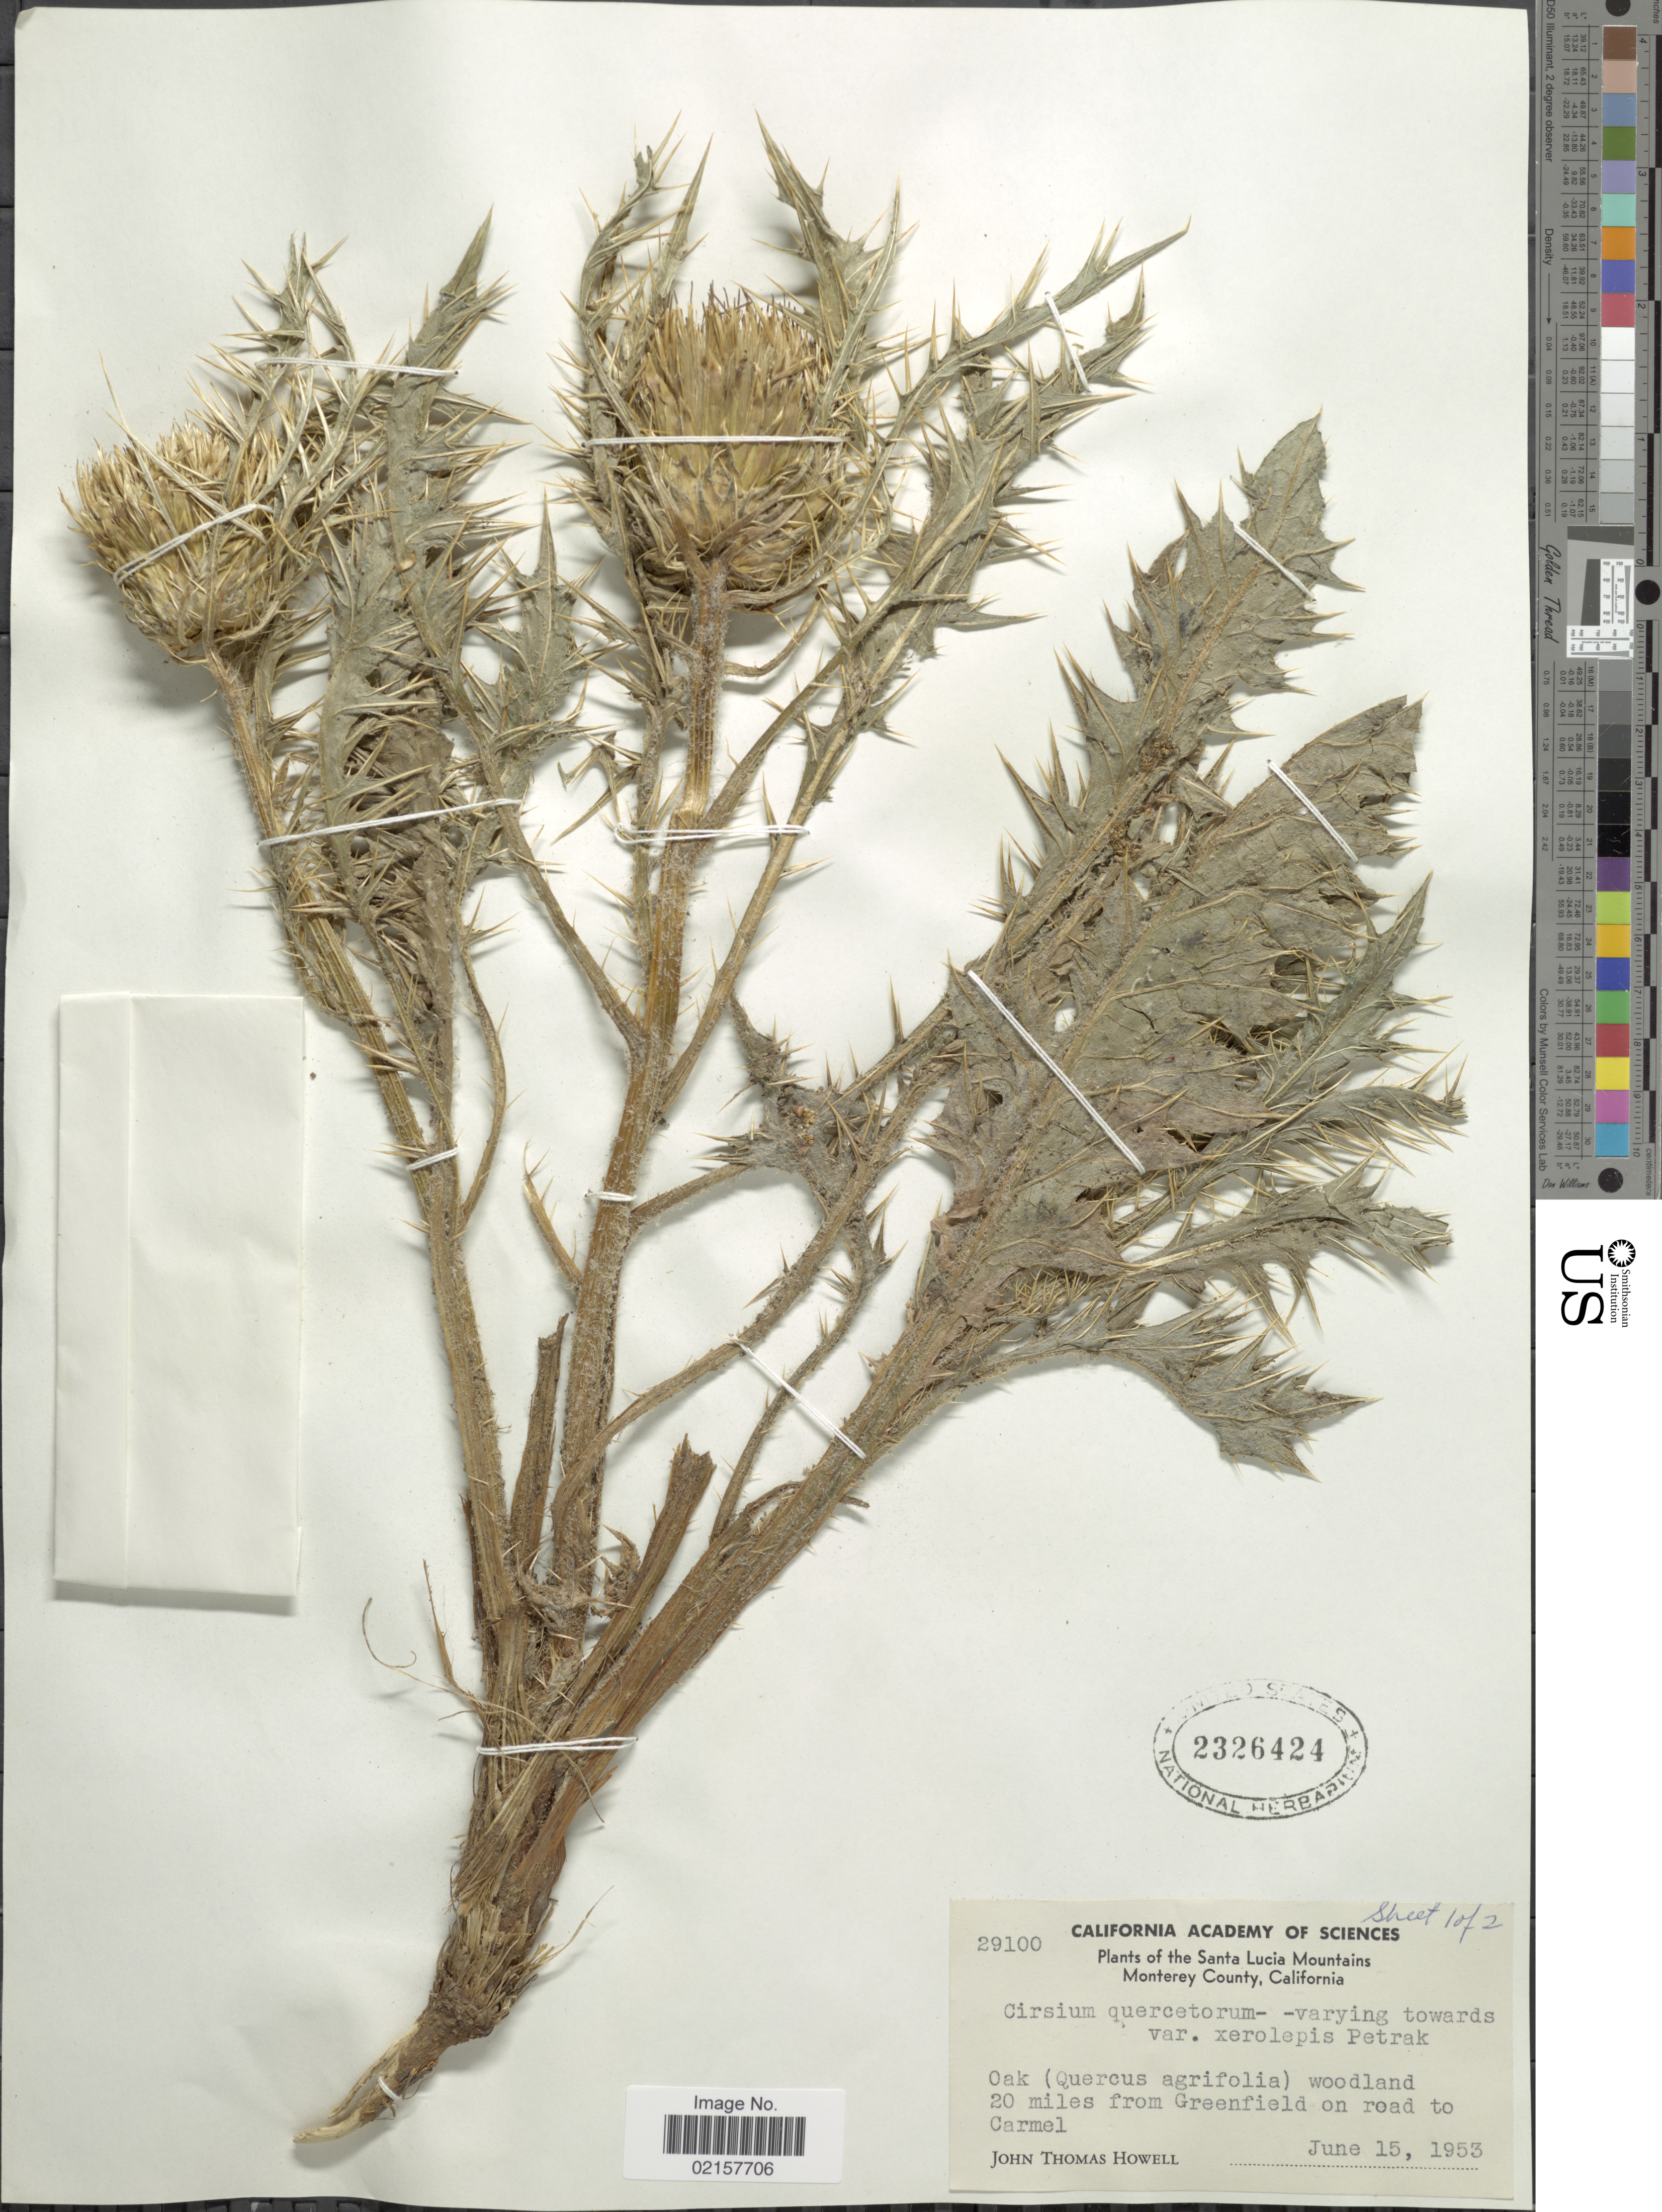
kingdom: Plantae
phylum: Tracheophyta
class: Magnoliopsida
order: Asterales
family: Asteraceae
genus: Cirsium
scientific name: Cirsium quercetorum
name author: (A. Gray) Jeps.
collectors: J. T. Howell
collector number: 29100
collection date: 1953-06-15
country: United States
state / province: California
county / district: Monterey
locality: Santa Lucia Mountains, Monterey County, Oak (Quercus agrifolia) woodland, 20 miles from Greenfield on road to Carmel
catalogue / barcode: US 2326424